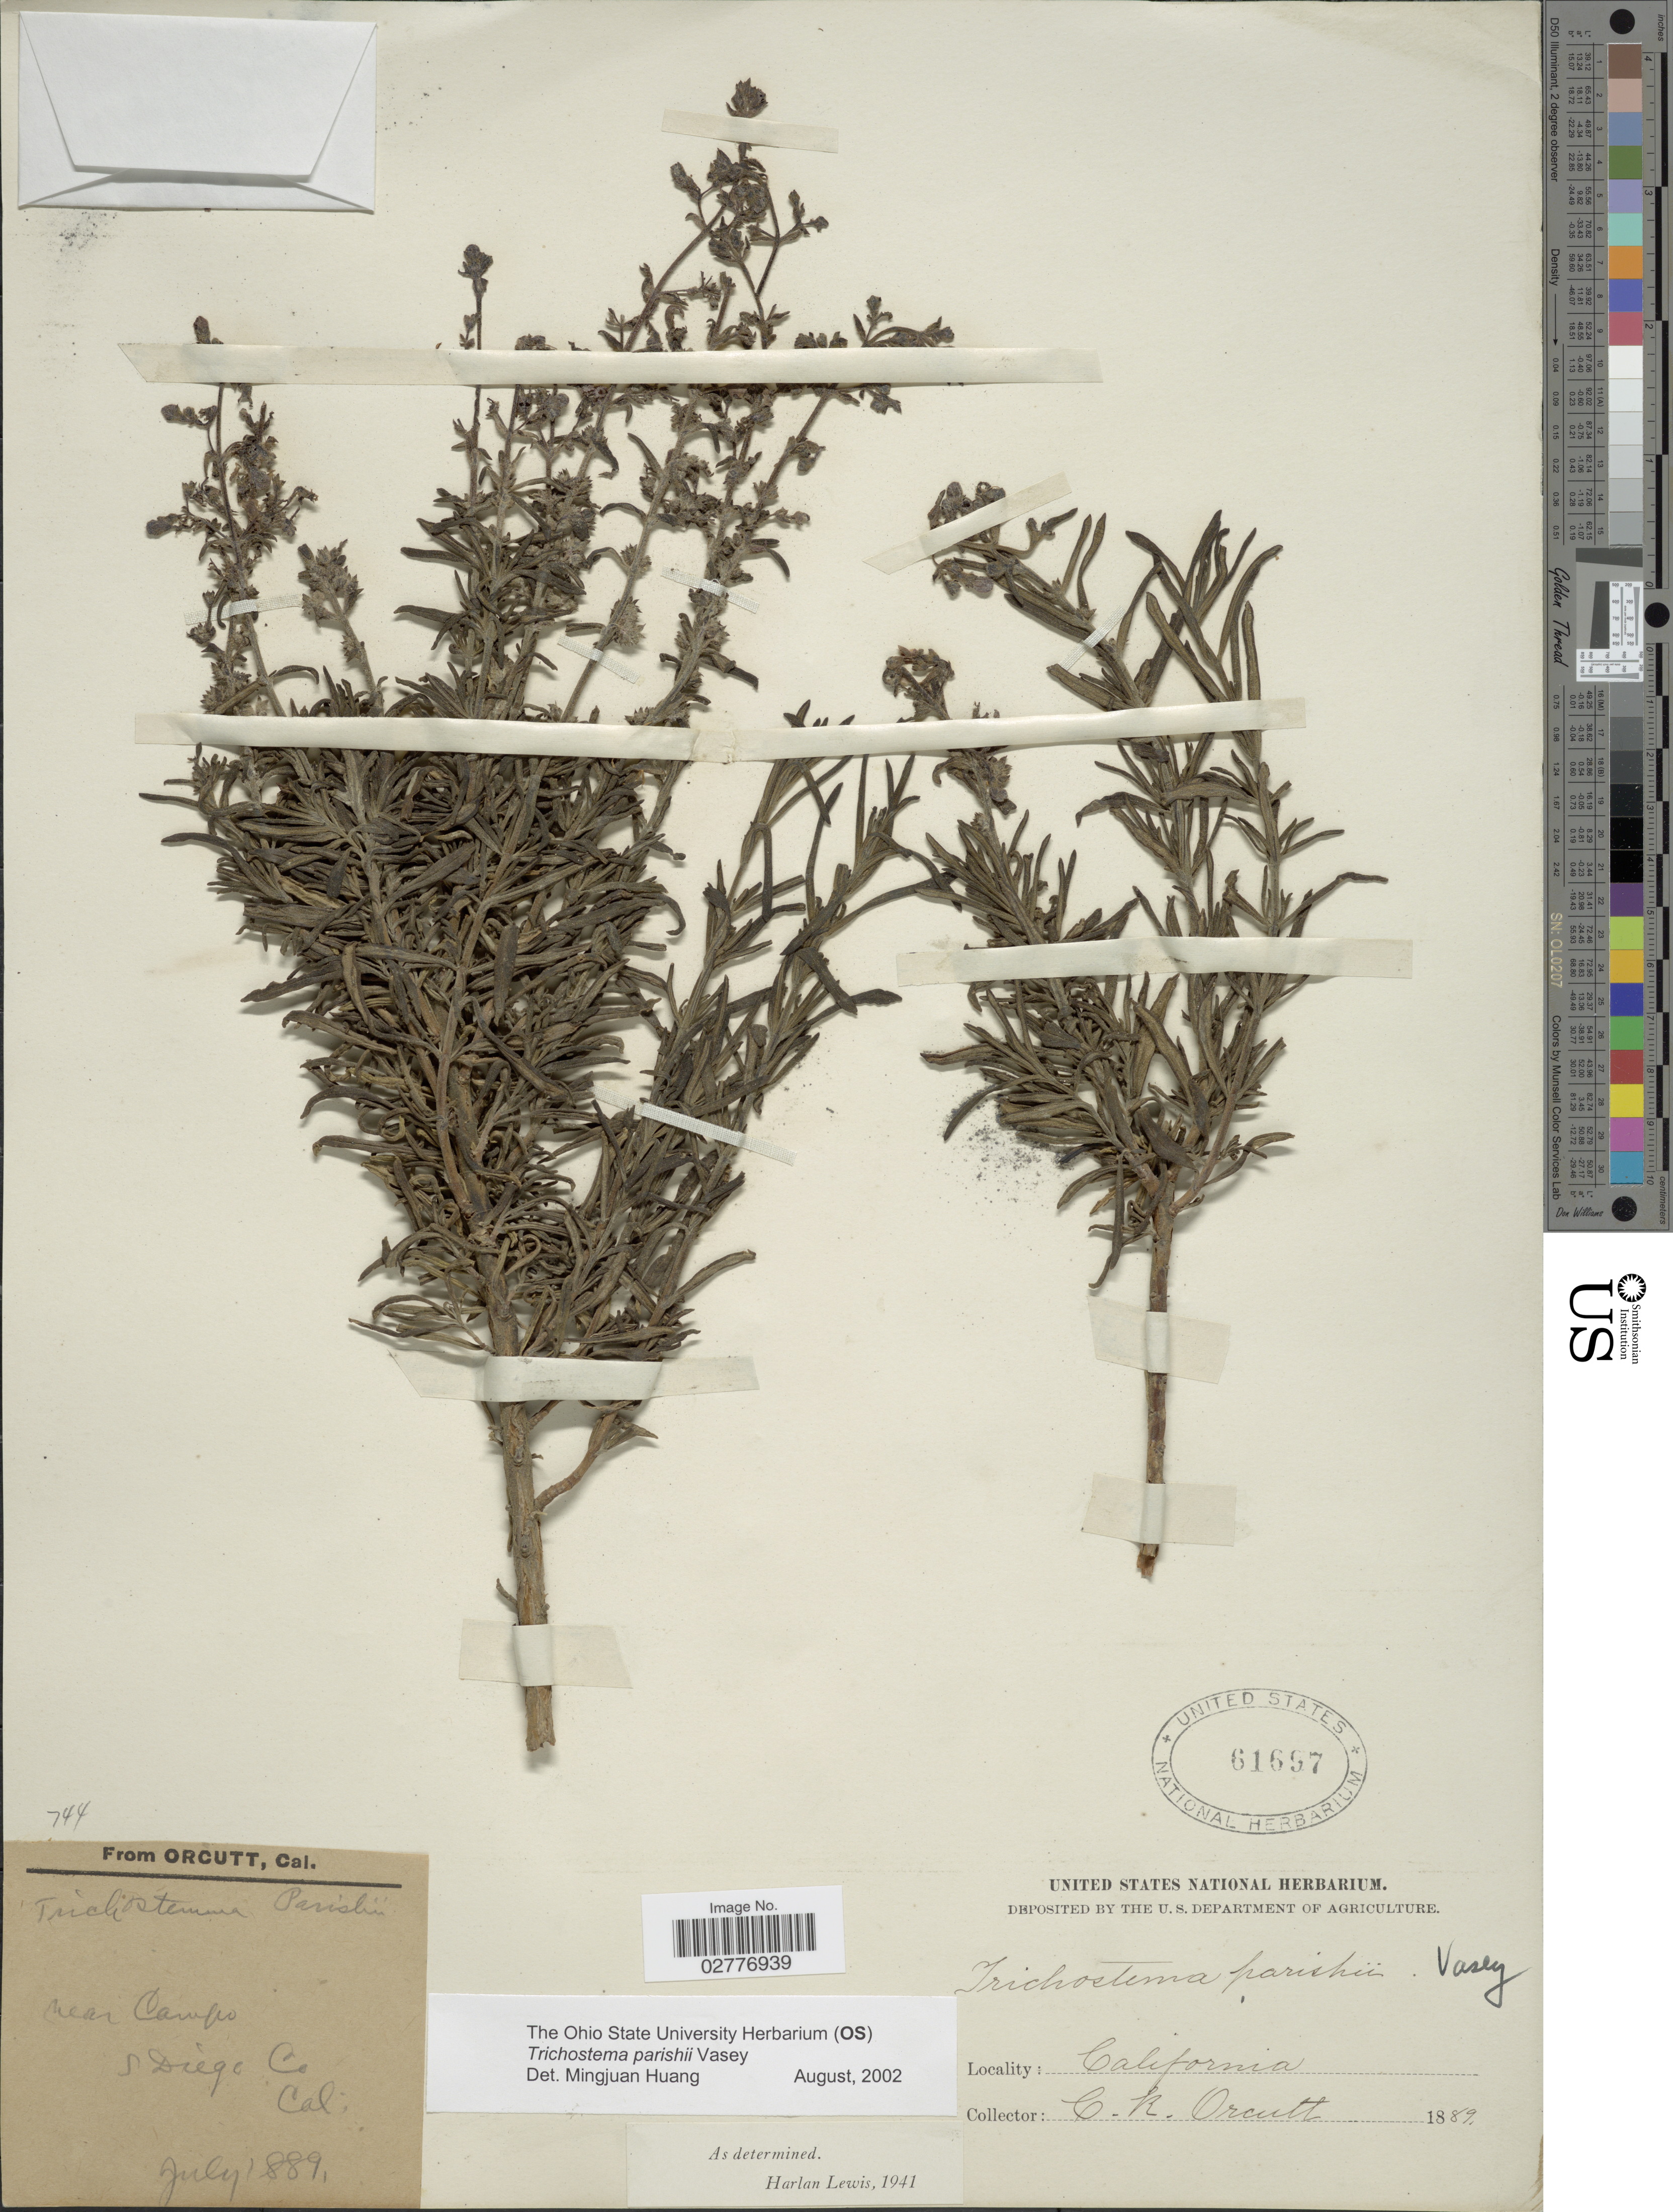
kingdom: Plantae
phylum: Tracheophyta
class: Magnoliopsida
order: Lamiales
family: Lamiaceae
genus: Trichostema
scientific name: Trichostema parishii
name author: Vasey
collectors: C. R. Orcutt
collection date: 1889-07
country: United States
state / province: California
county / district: San Diego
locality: Near Campo. S. Diego Co. Cal.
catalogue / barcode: US 61697